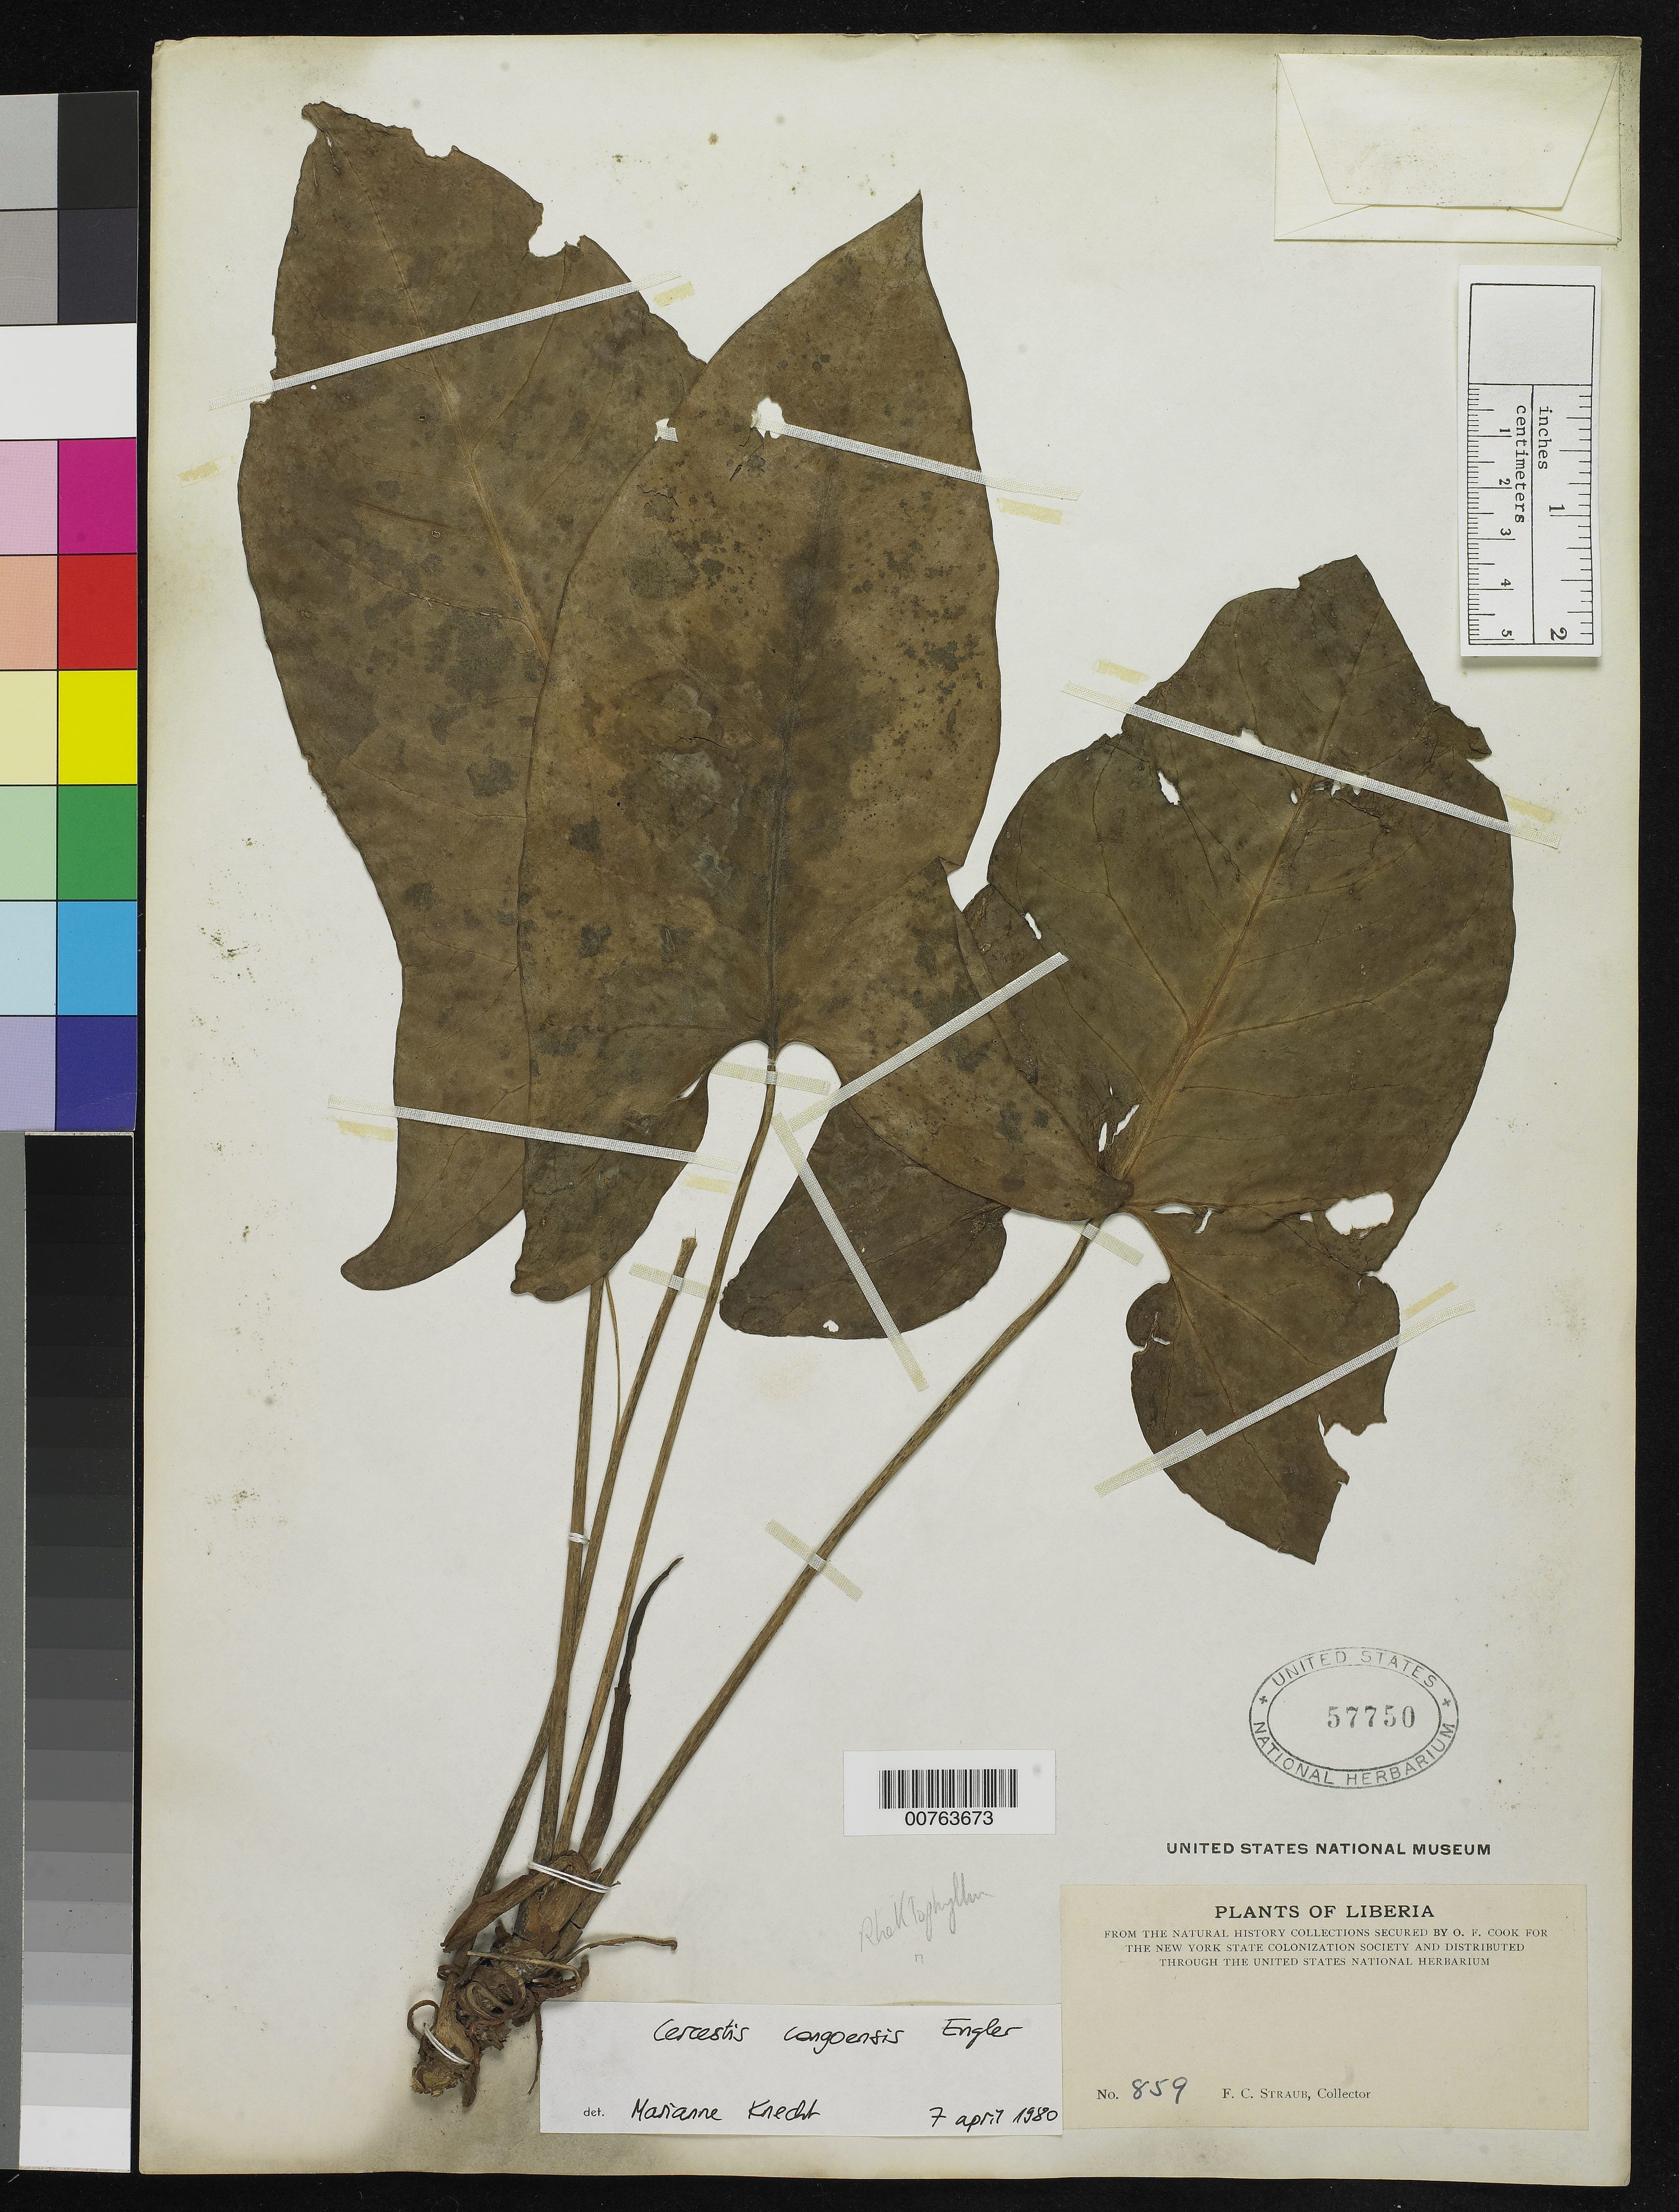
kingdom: Plantae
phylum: Tracheophyta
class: Liliopsida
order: Alismatales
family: Araceae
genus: Cercestis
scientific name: Cercestis congoensis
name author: Engl.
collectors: F. Straub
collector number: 859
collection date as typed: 18--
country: Liberia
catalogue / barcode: US 57750